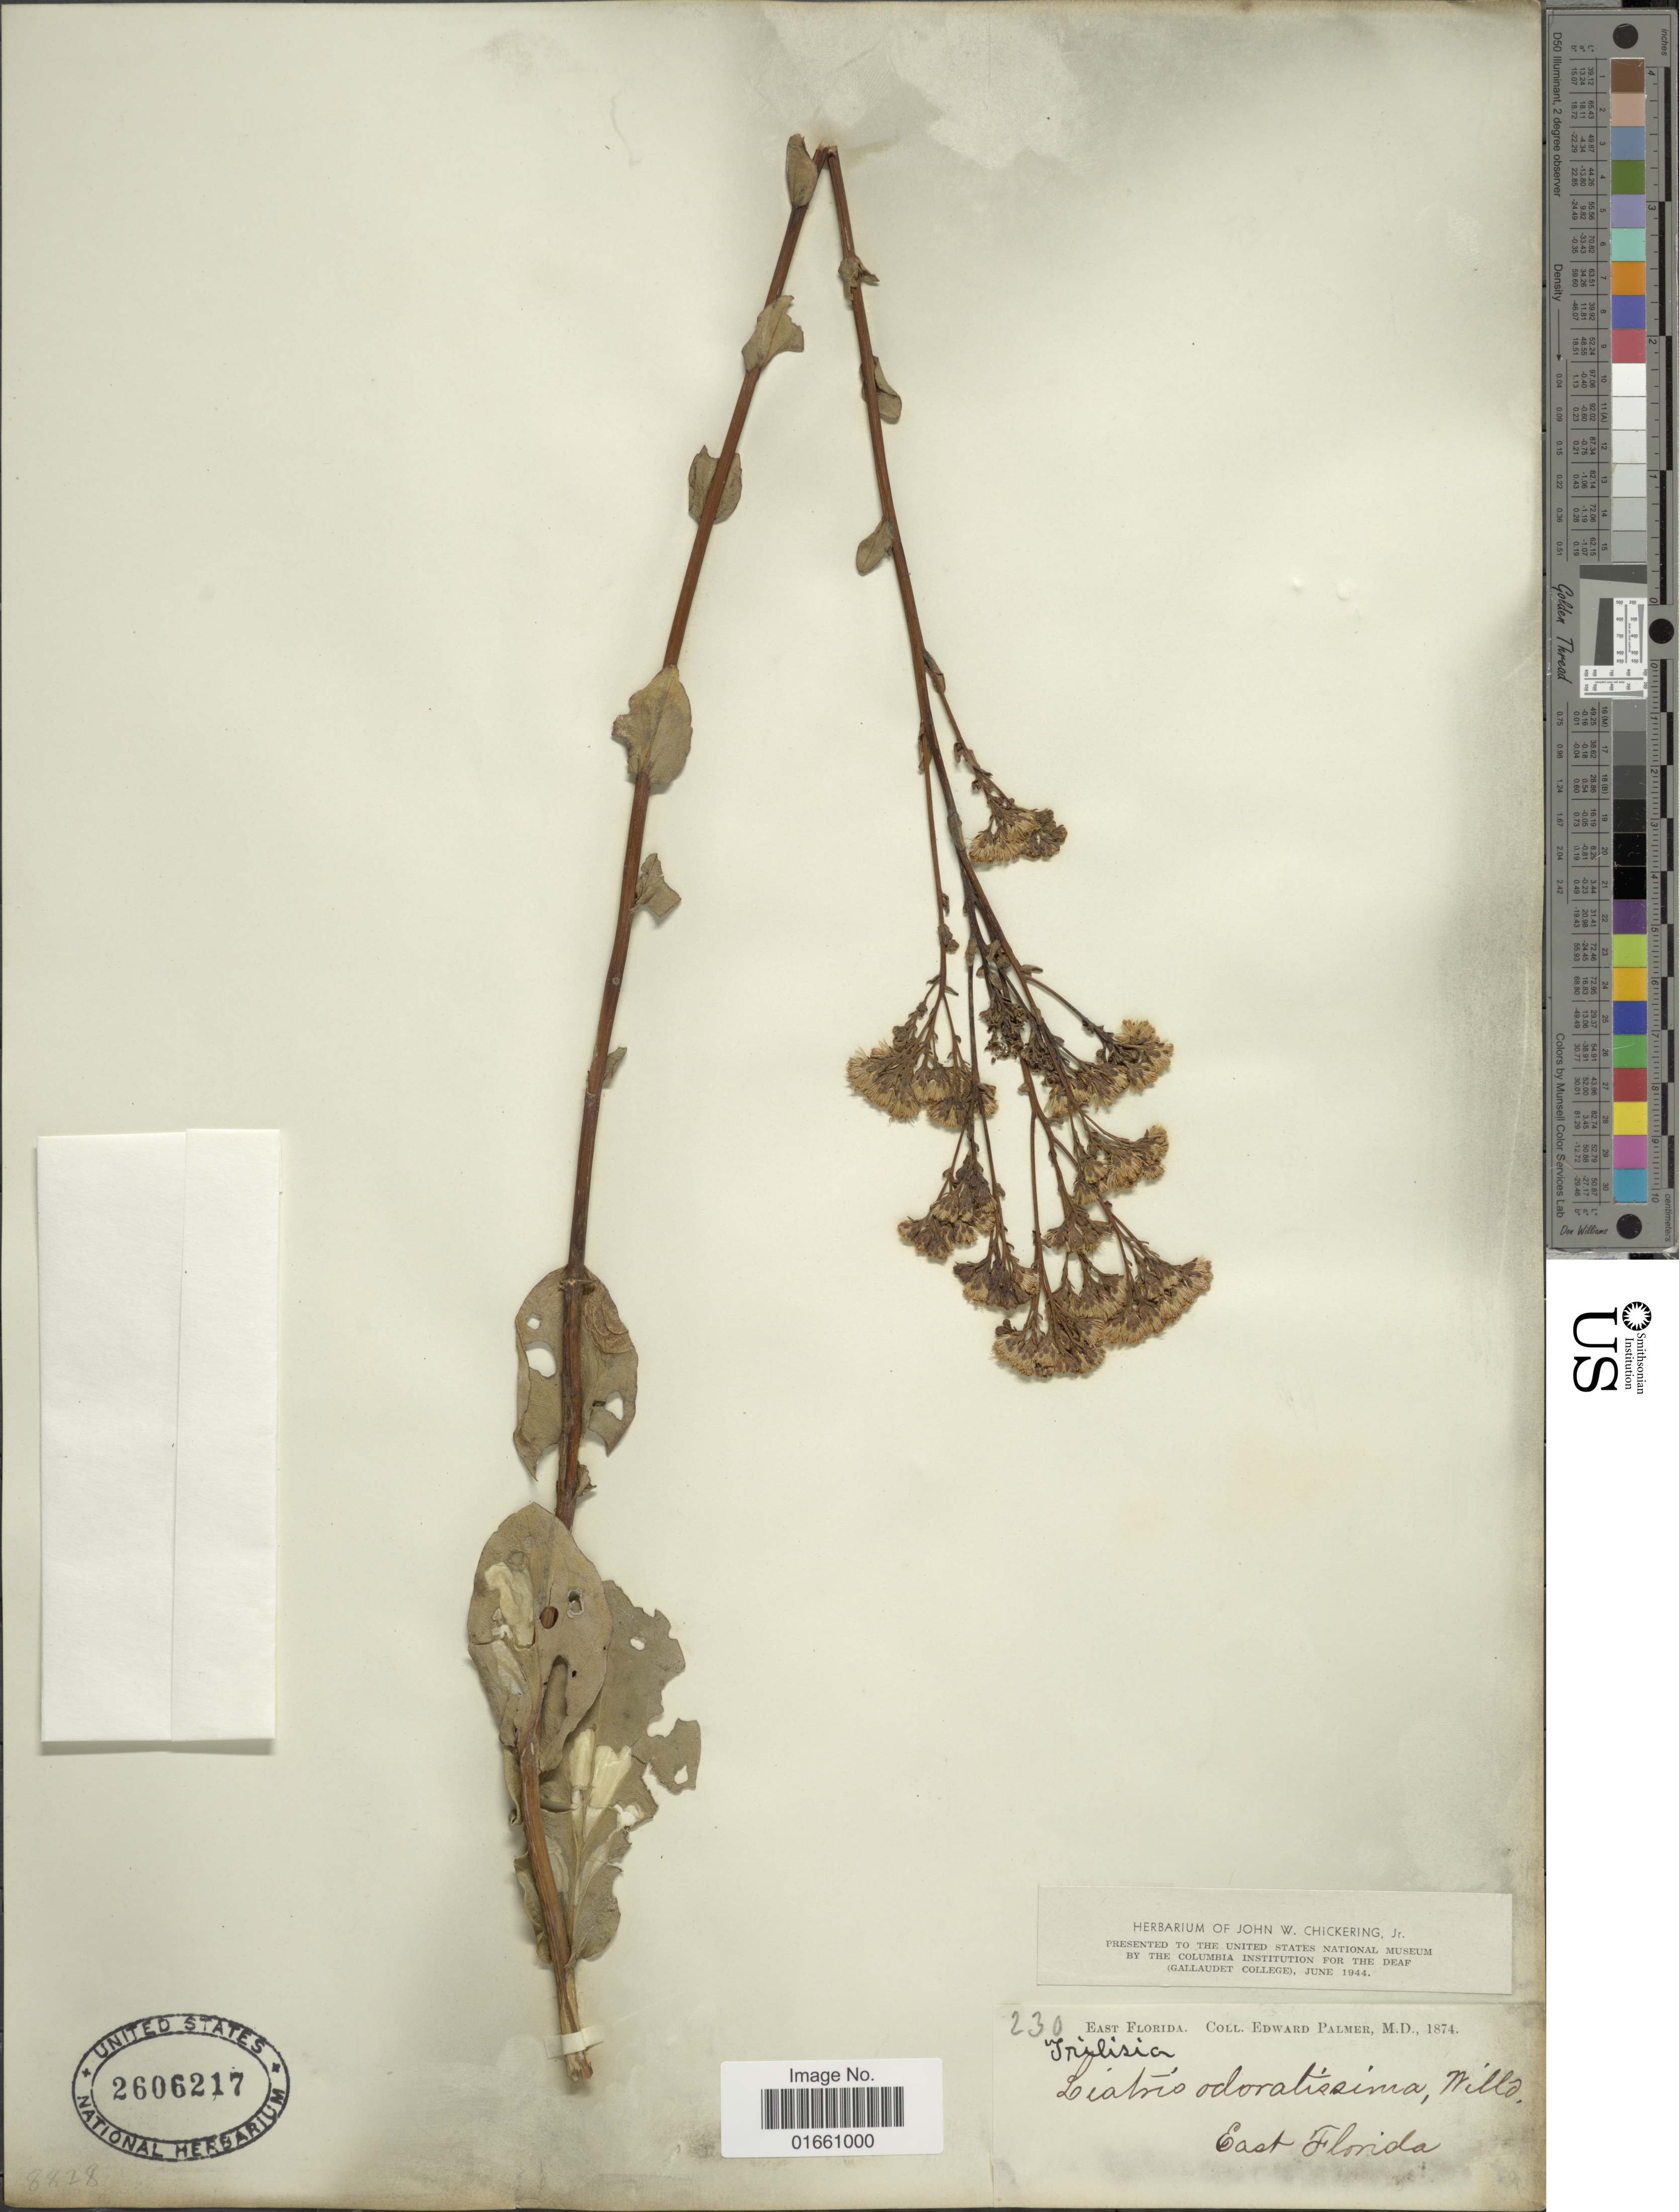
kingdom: Plantae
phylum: Tracheophyta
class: Magnoliopsida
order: Asterales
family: Asteraceae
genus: Trilisa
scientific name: Trilisa odoratissima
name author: (J.F. Gmel.) Cass.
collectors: E. Palmer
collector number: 230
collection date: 1874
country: United States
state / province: Florida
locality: East Florida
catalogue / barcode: US 2606217